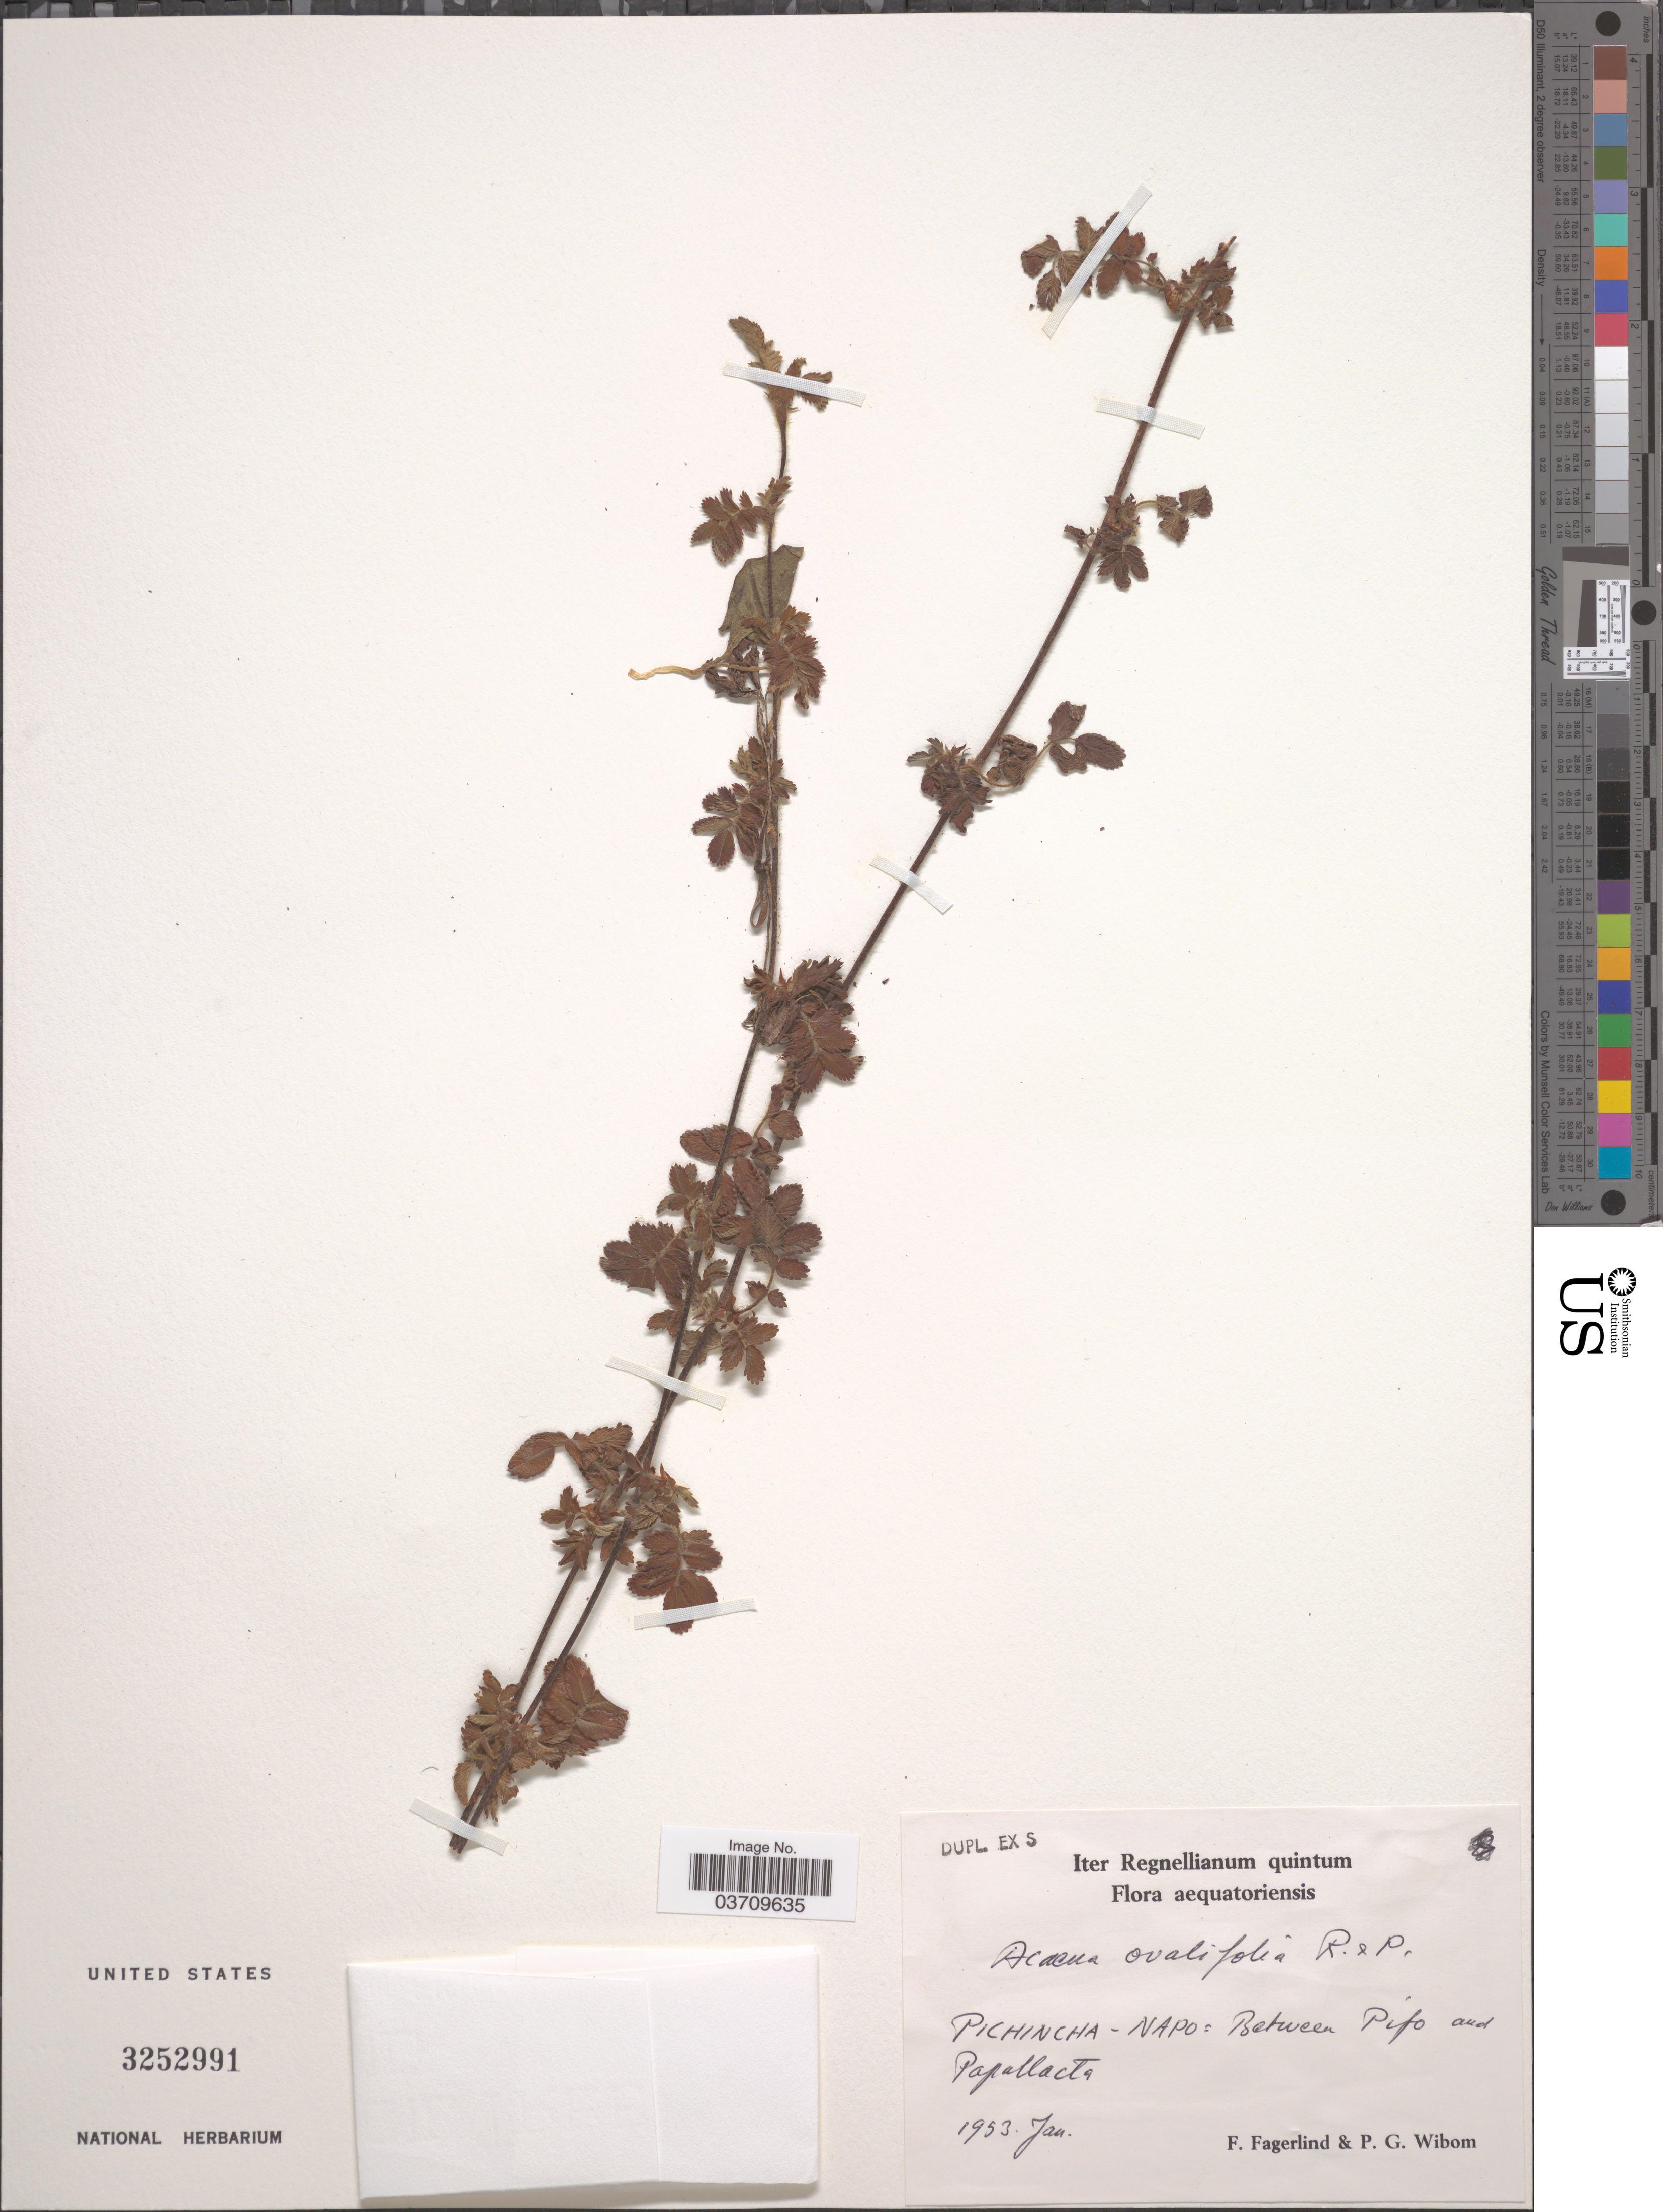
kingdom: Plantae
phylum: Tracheophyta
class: Magnoliopsida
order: Rosales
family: Rosaceae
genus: Acaena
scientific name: Acaena ovalifolia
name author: Ruiz & Pav.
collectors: F. Fagerlind & P. Wibom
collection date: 1953-01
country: Ecuador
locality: Pichincha-Napo: Between Pifo and Papallacta.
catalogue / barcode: US 3252991